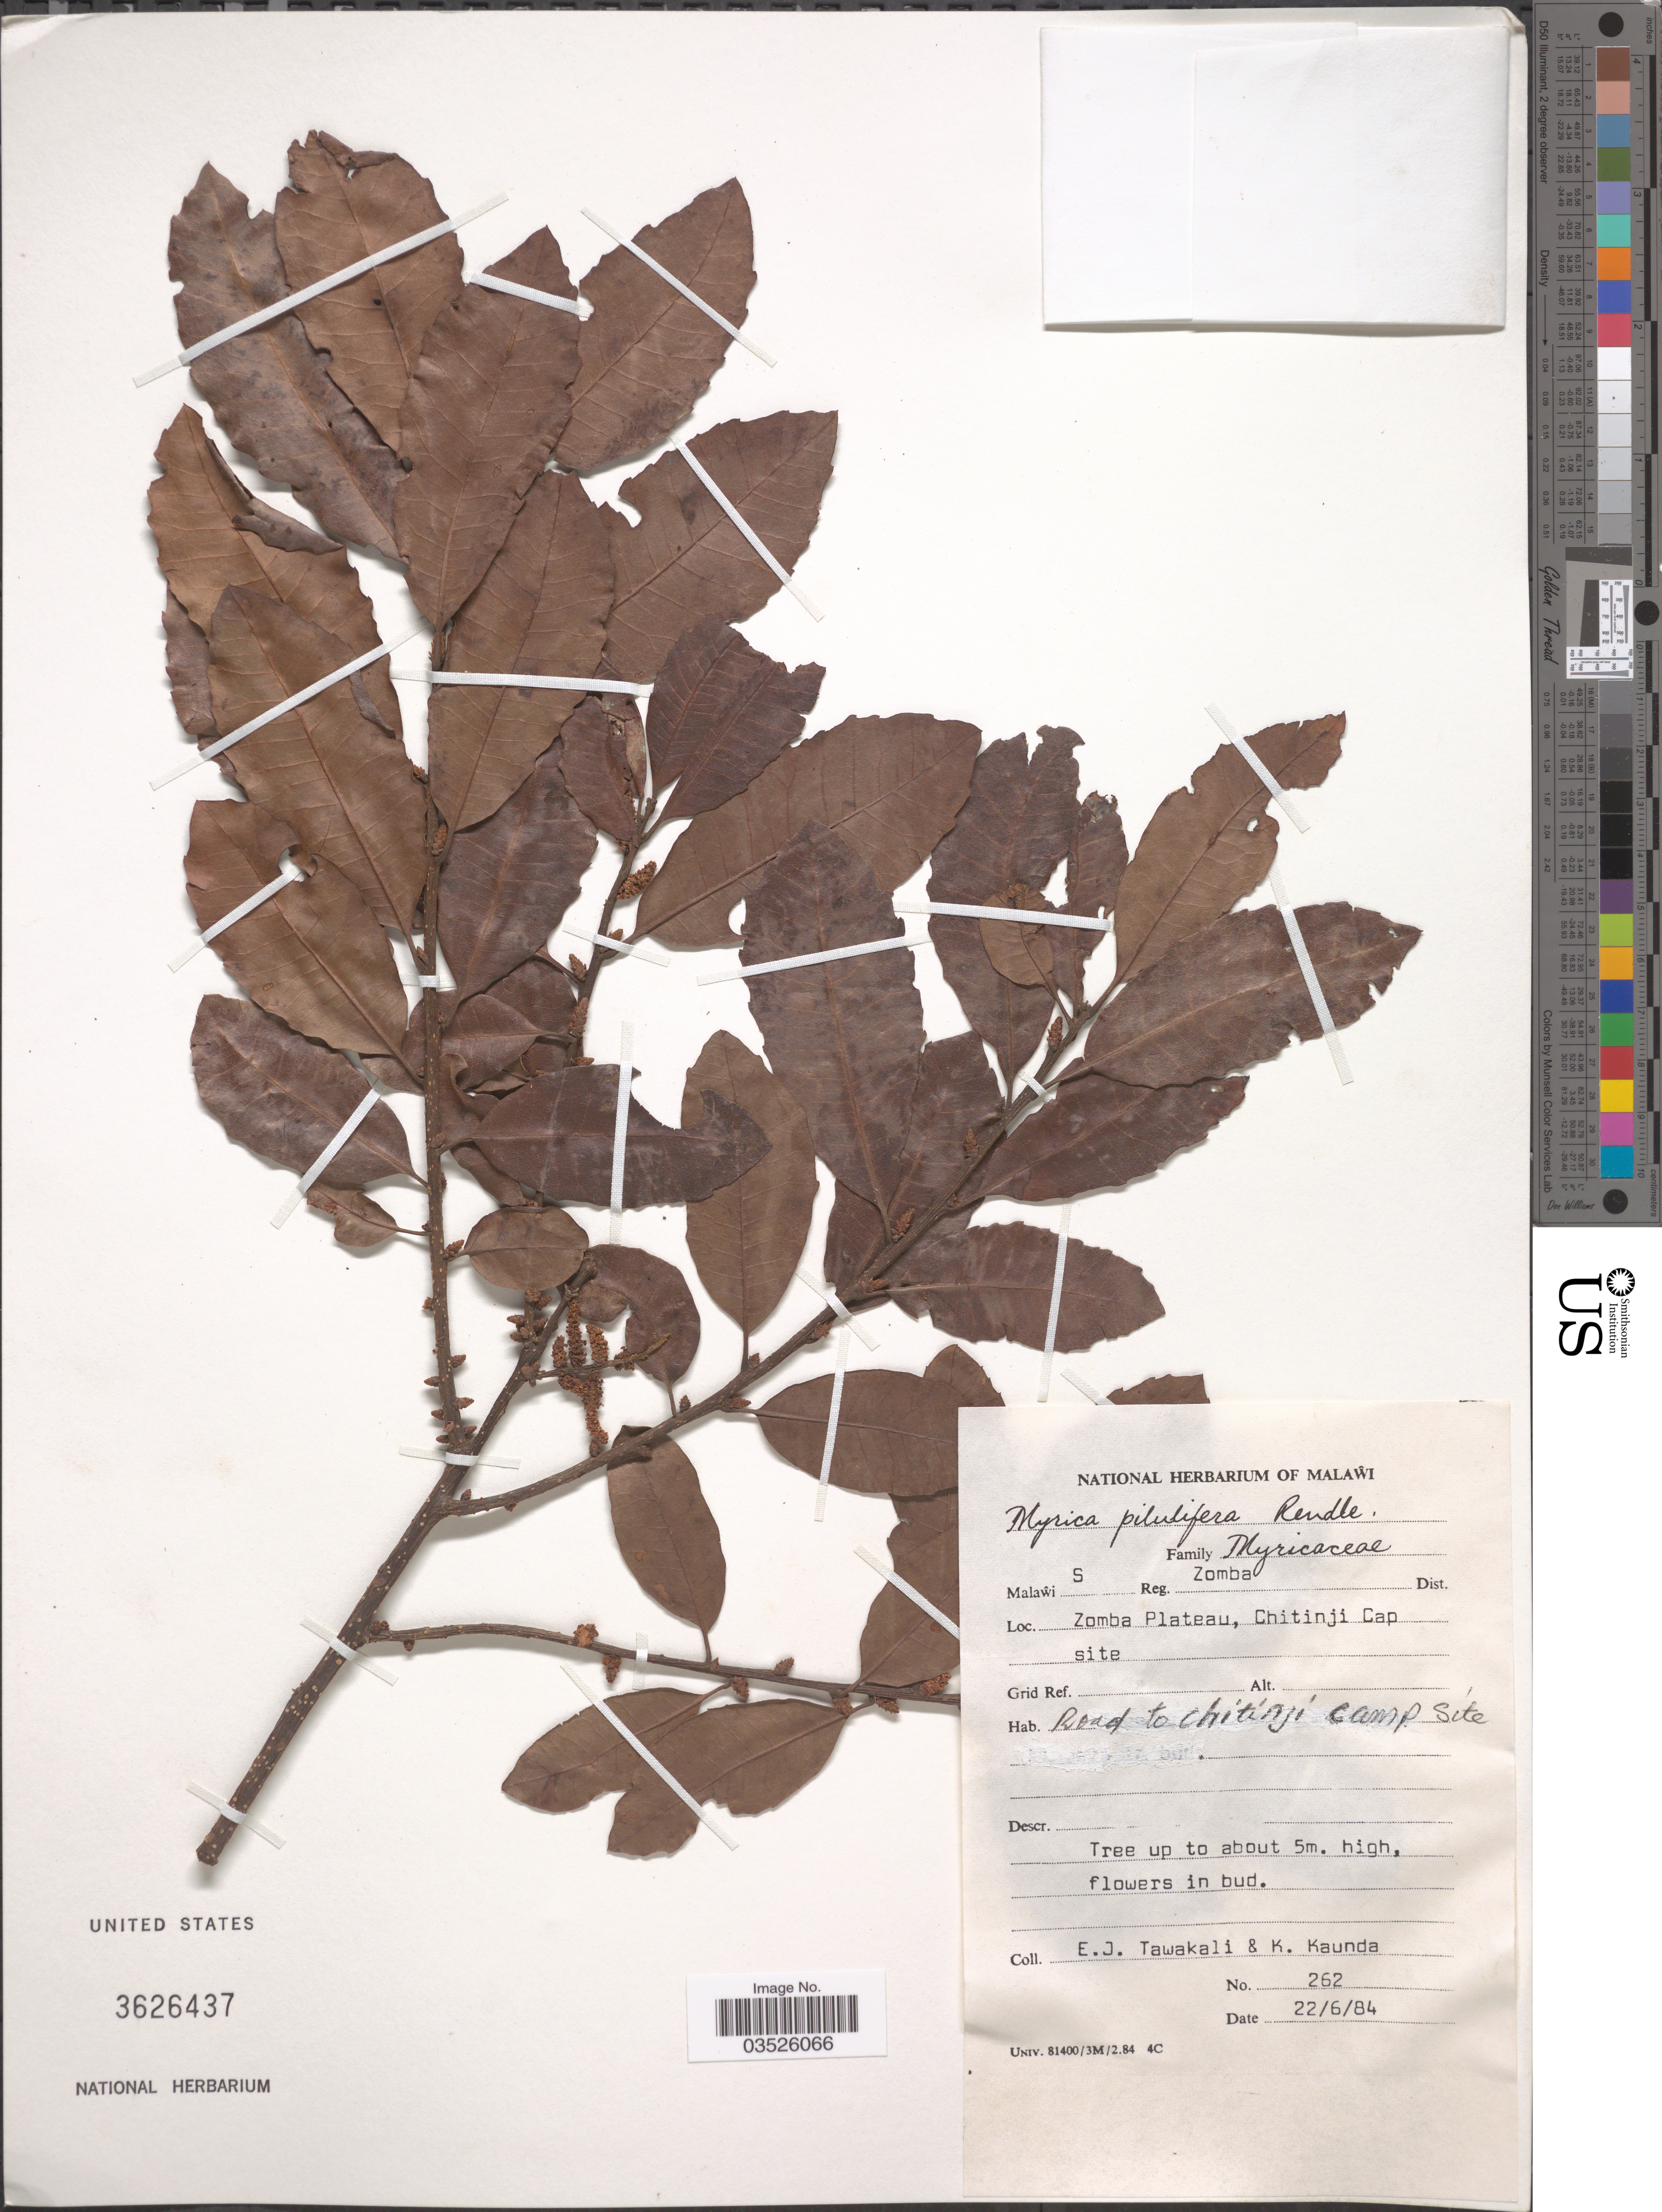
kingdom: Plantae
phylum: Tracheophyta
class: Magnoliopsida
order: Fagales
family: Myricaceae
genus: Morella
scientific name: Morella pilulifera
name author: (Rendle) Killick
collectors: E. Tawakali & K. Kaunda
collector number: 262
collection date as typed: Transcribed d/m/y: 22/6/84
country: Malawi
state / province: Southern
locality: S Reg. Zomba Dist. Zomba Plateau, Chitinji Cap site. Road to Chitinji Camp site.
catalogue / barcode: US 3626437